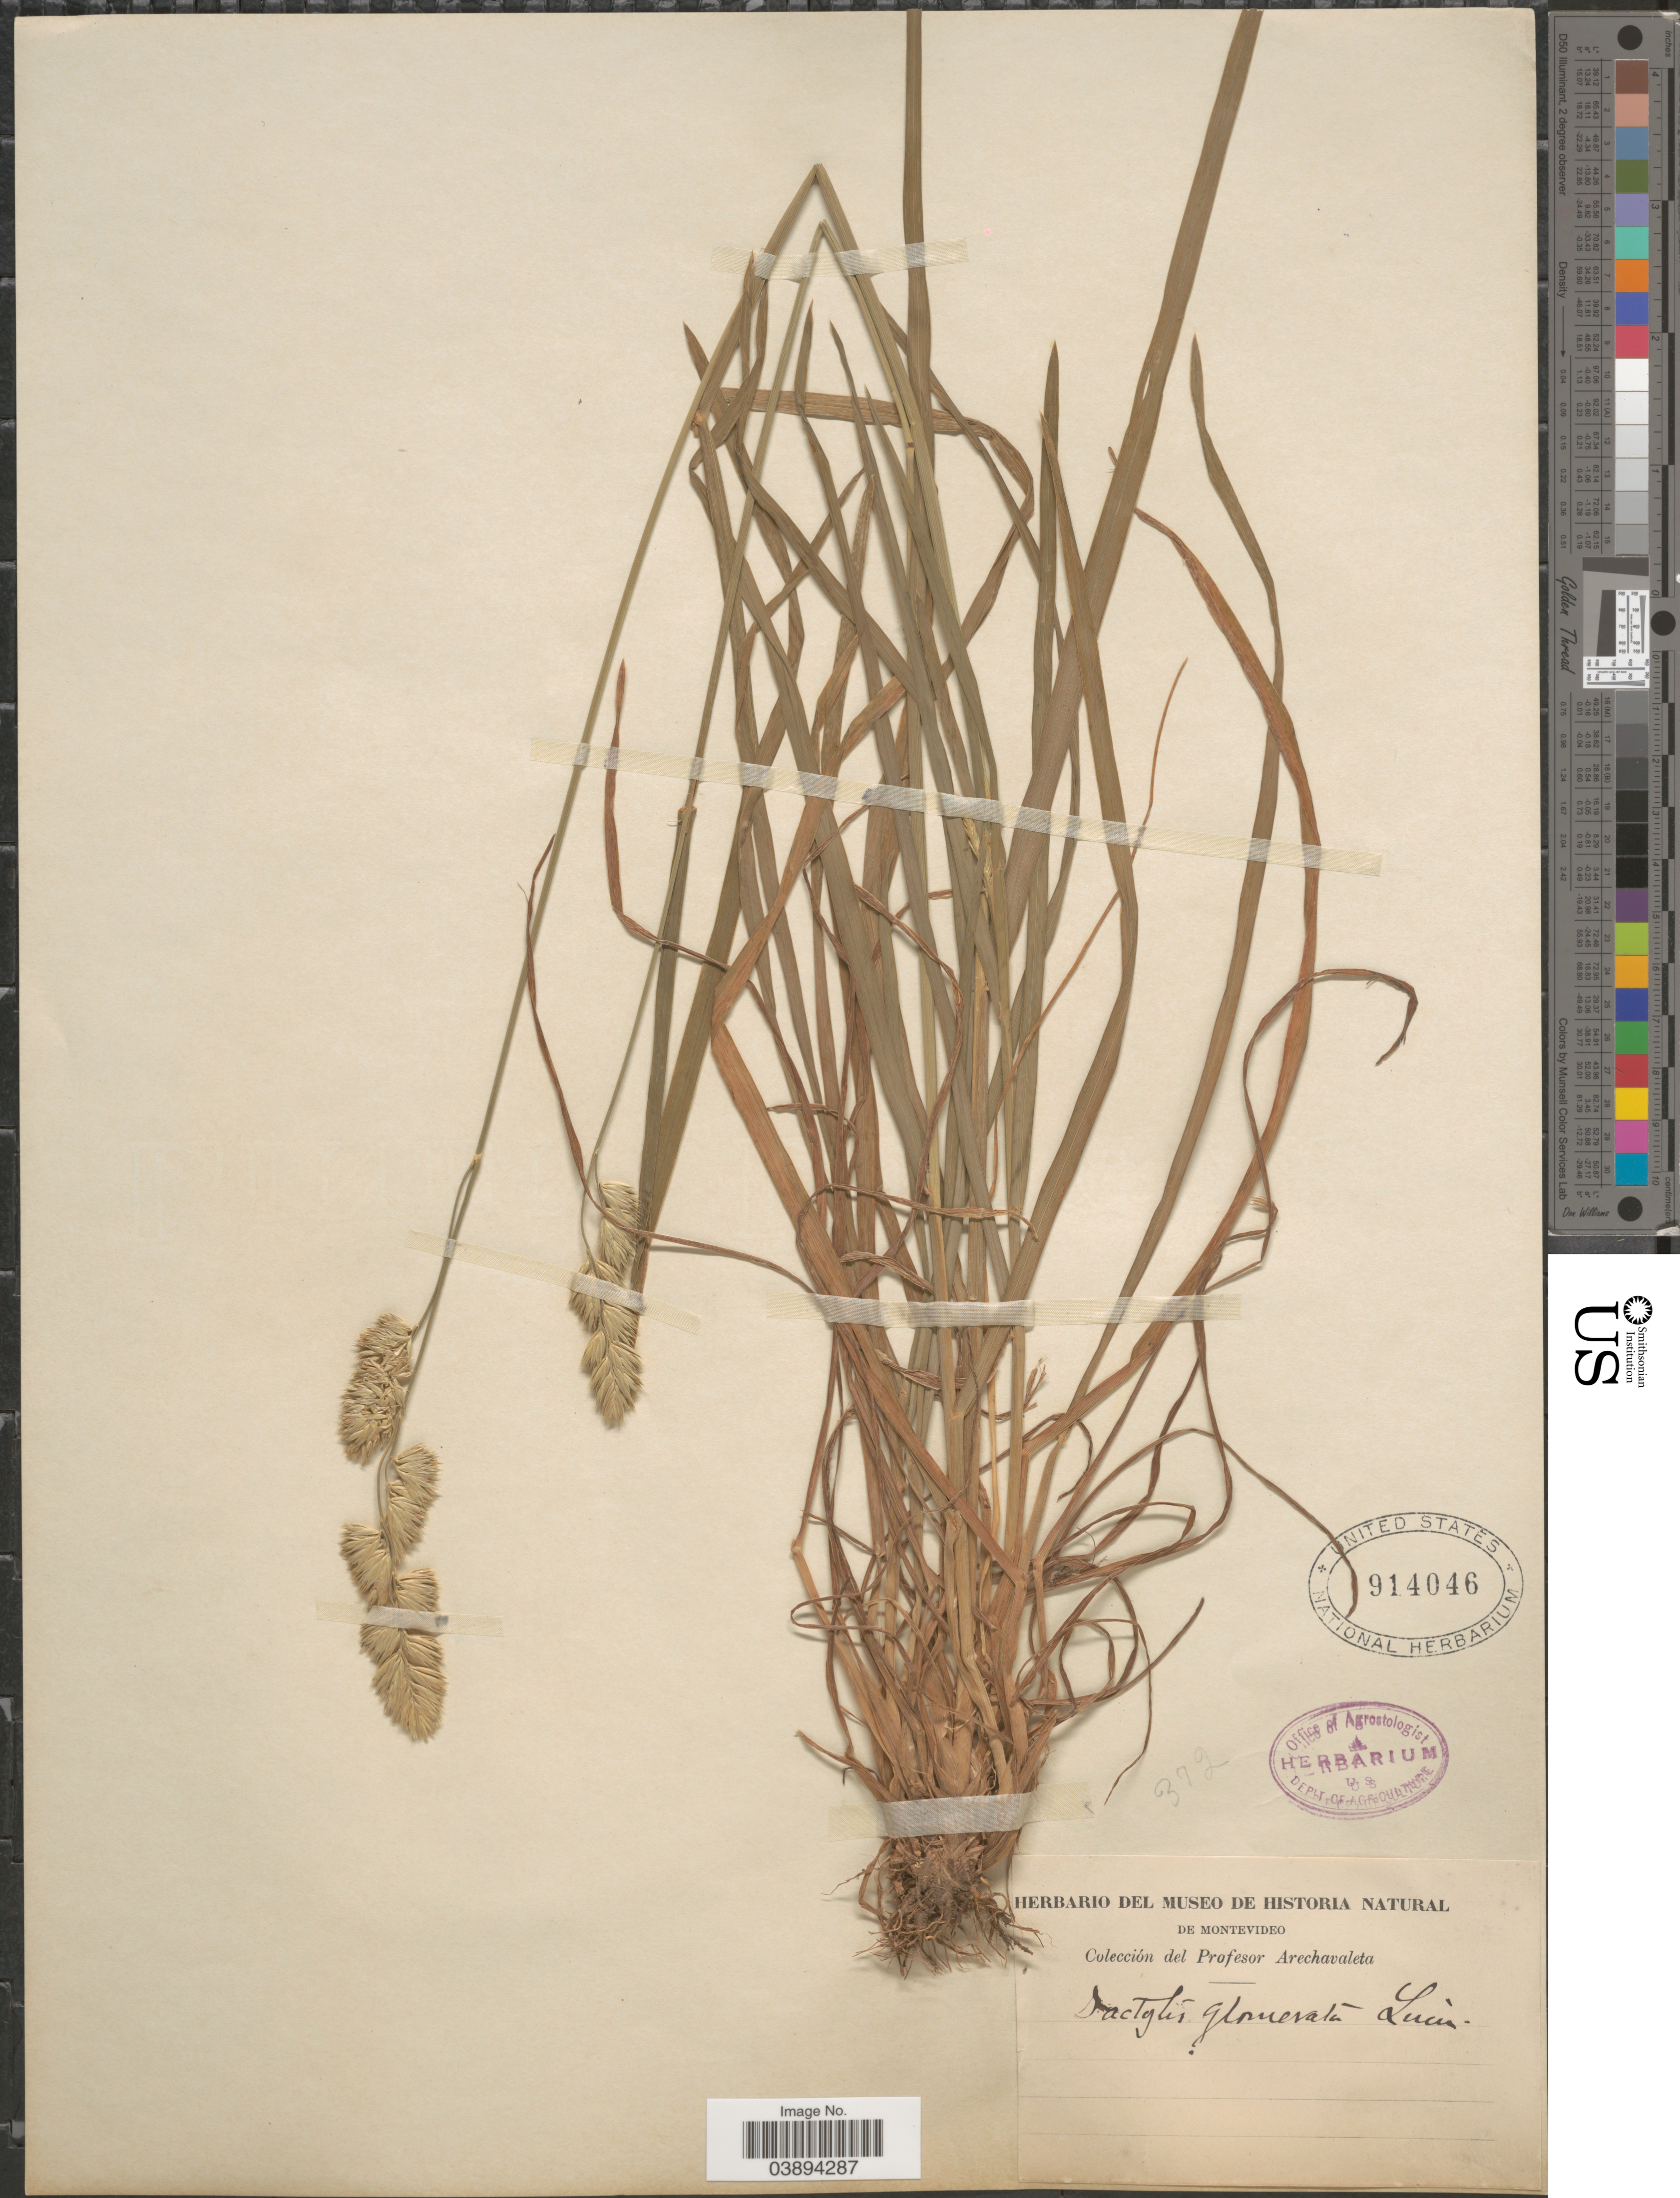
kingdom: Plantae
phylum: Tracheophyta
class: Liliopsida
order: Poales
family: Poaceae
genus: Dactylis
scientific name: Dactylis glomerata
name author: L.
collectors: Arechavaleta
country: Uruguay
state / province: Montevideo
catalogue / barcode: US 914046